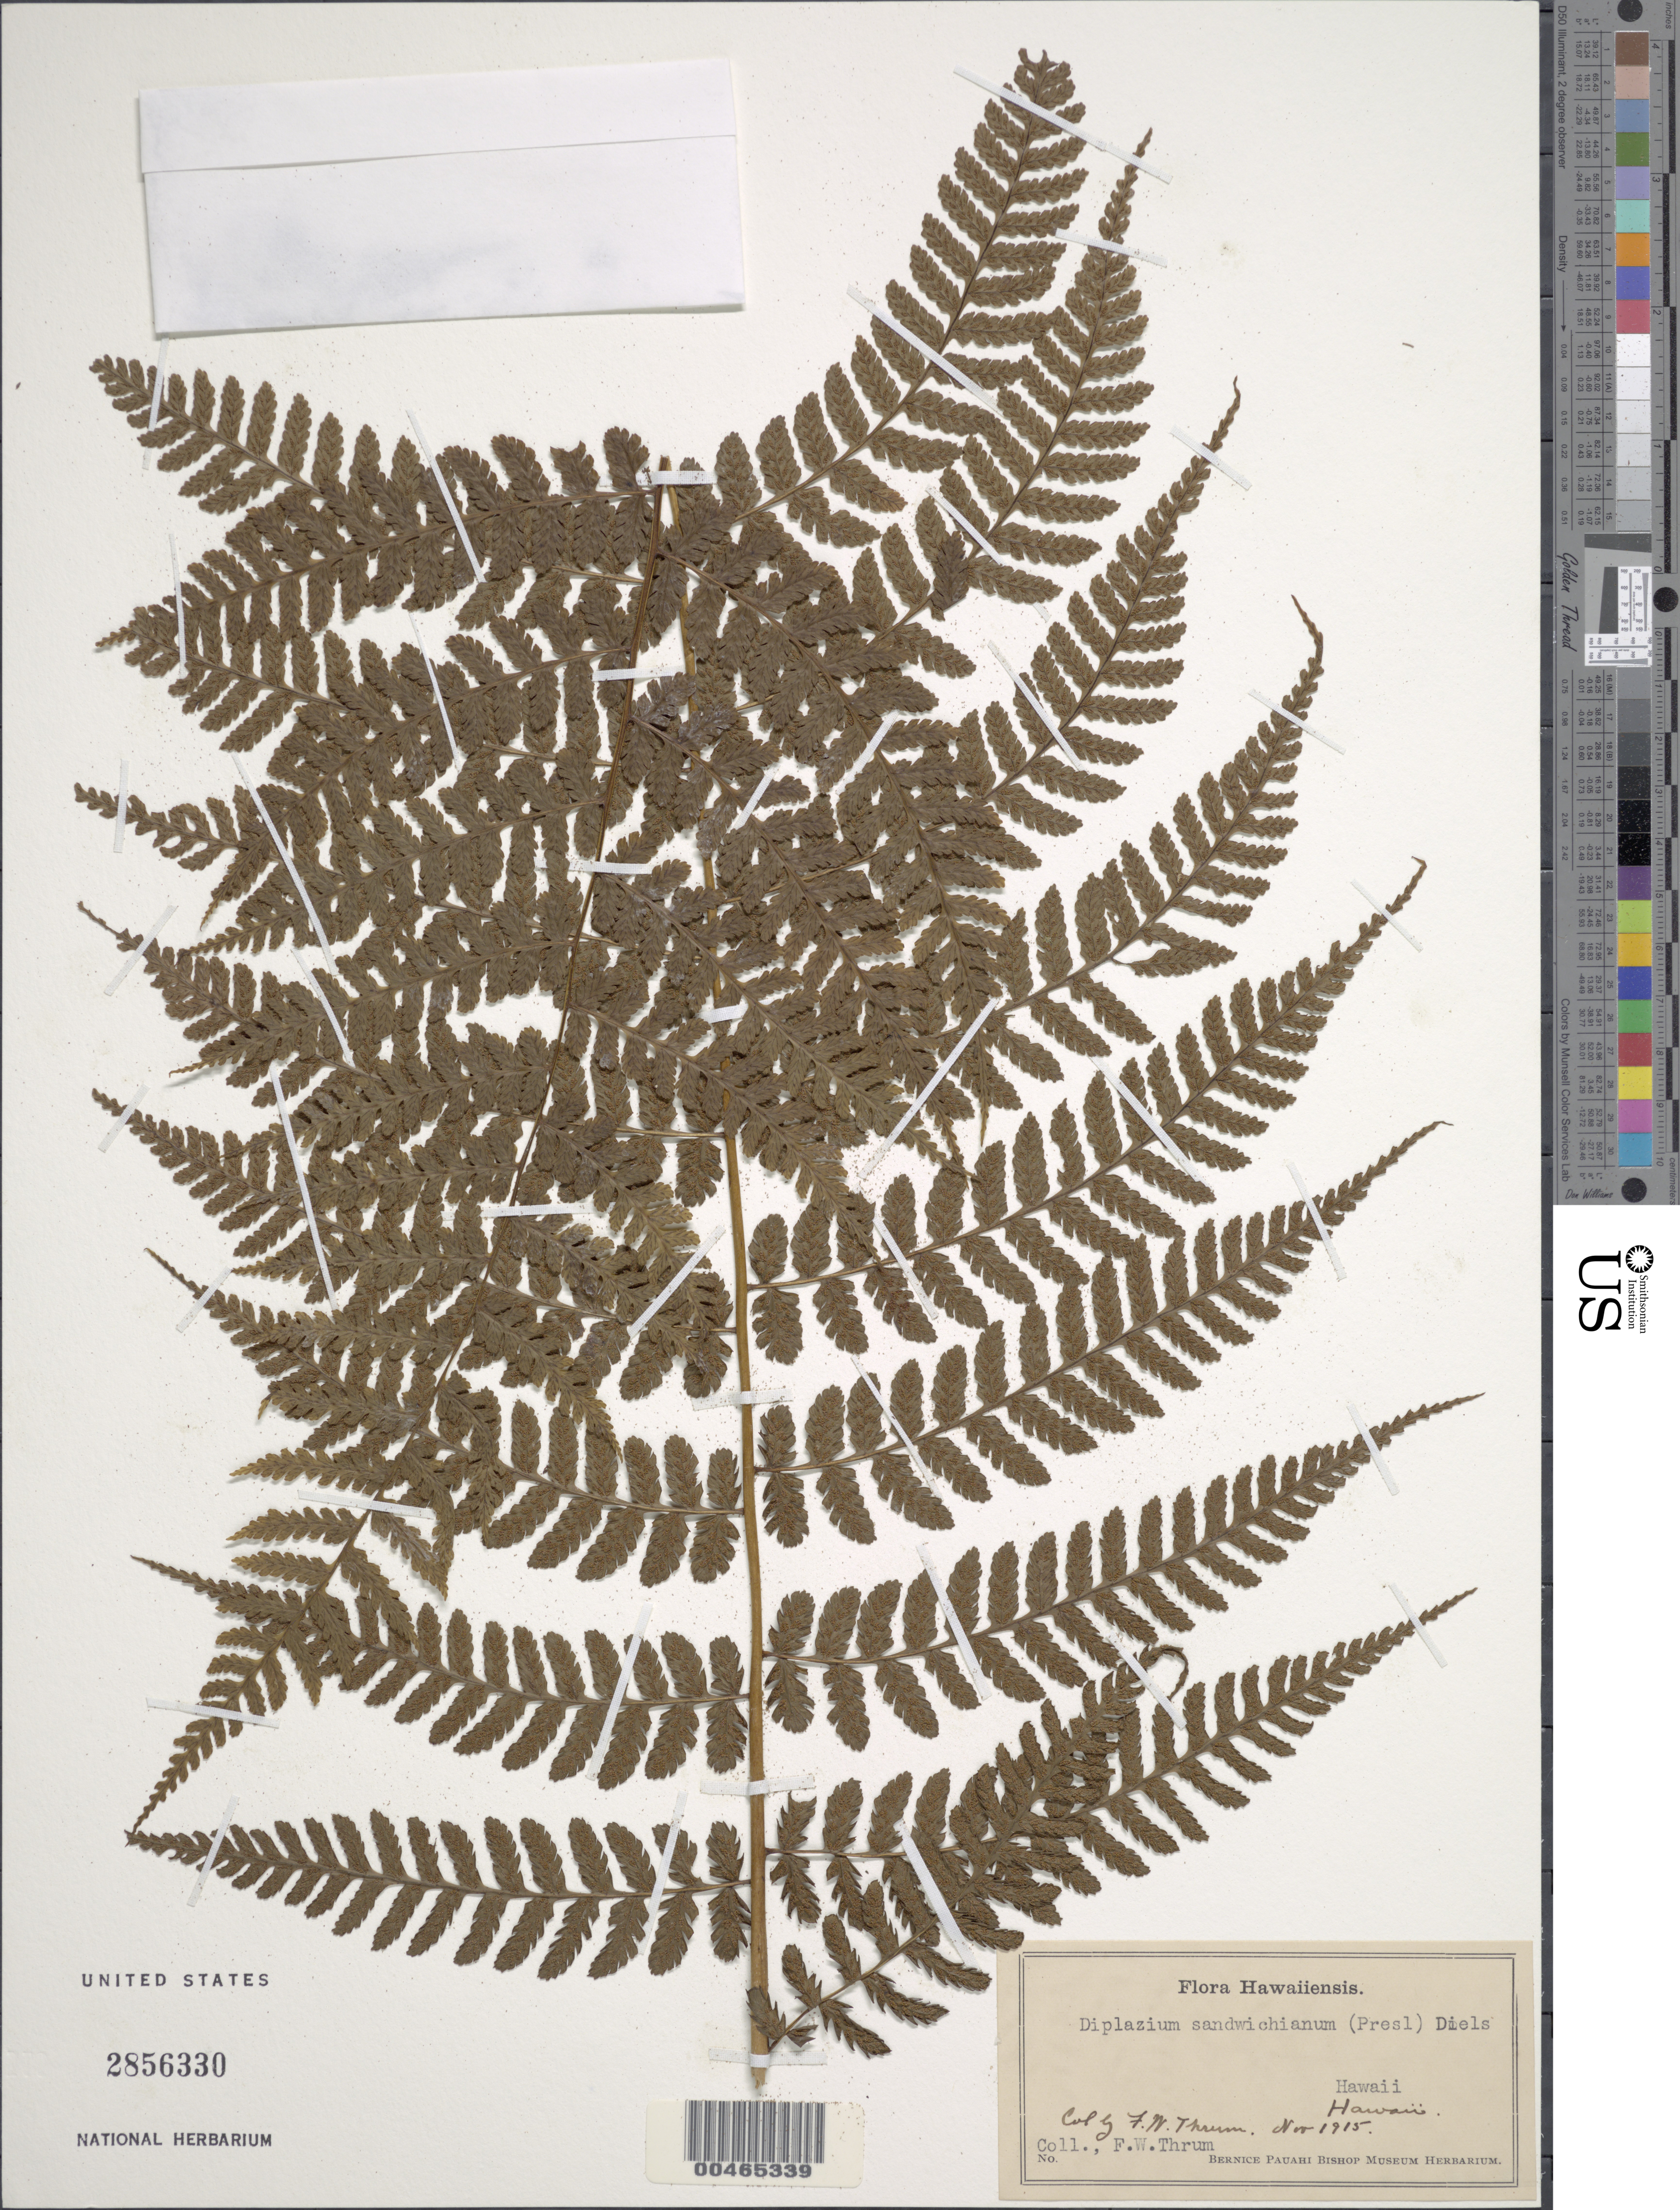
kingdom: Plantae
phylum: Tracheophyta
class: Polypodiopsida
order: Polypodiales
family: Athyriaceae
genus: Diplazium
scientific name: Diplazium sandwichianum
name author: (C. Presl) Diels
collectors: F. Thrum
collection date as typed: Nov 1915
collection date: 1915-11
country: United States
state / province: Hawaii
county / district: Kauai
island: Kaua'i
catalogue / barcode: US 2856330